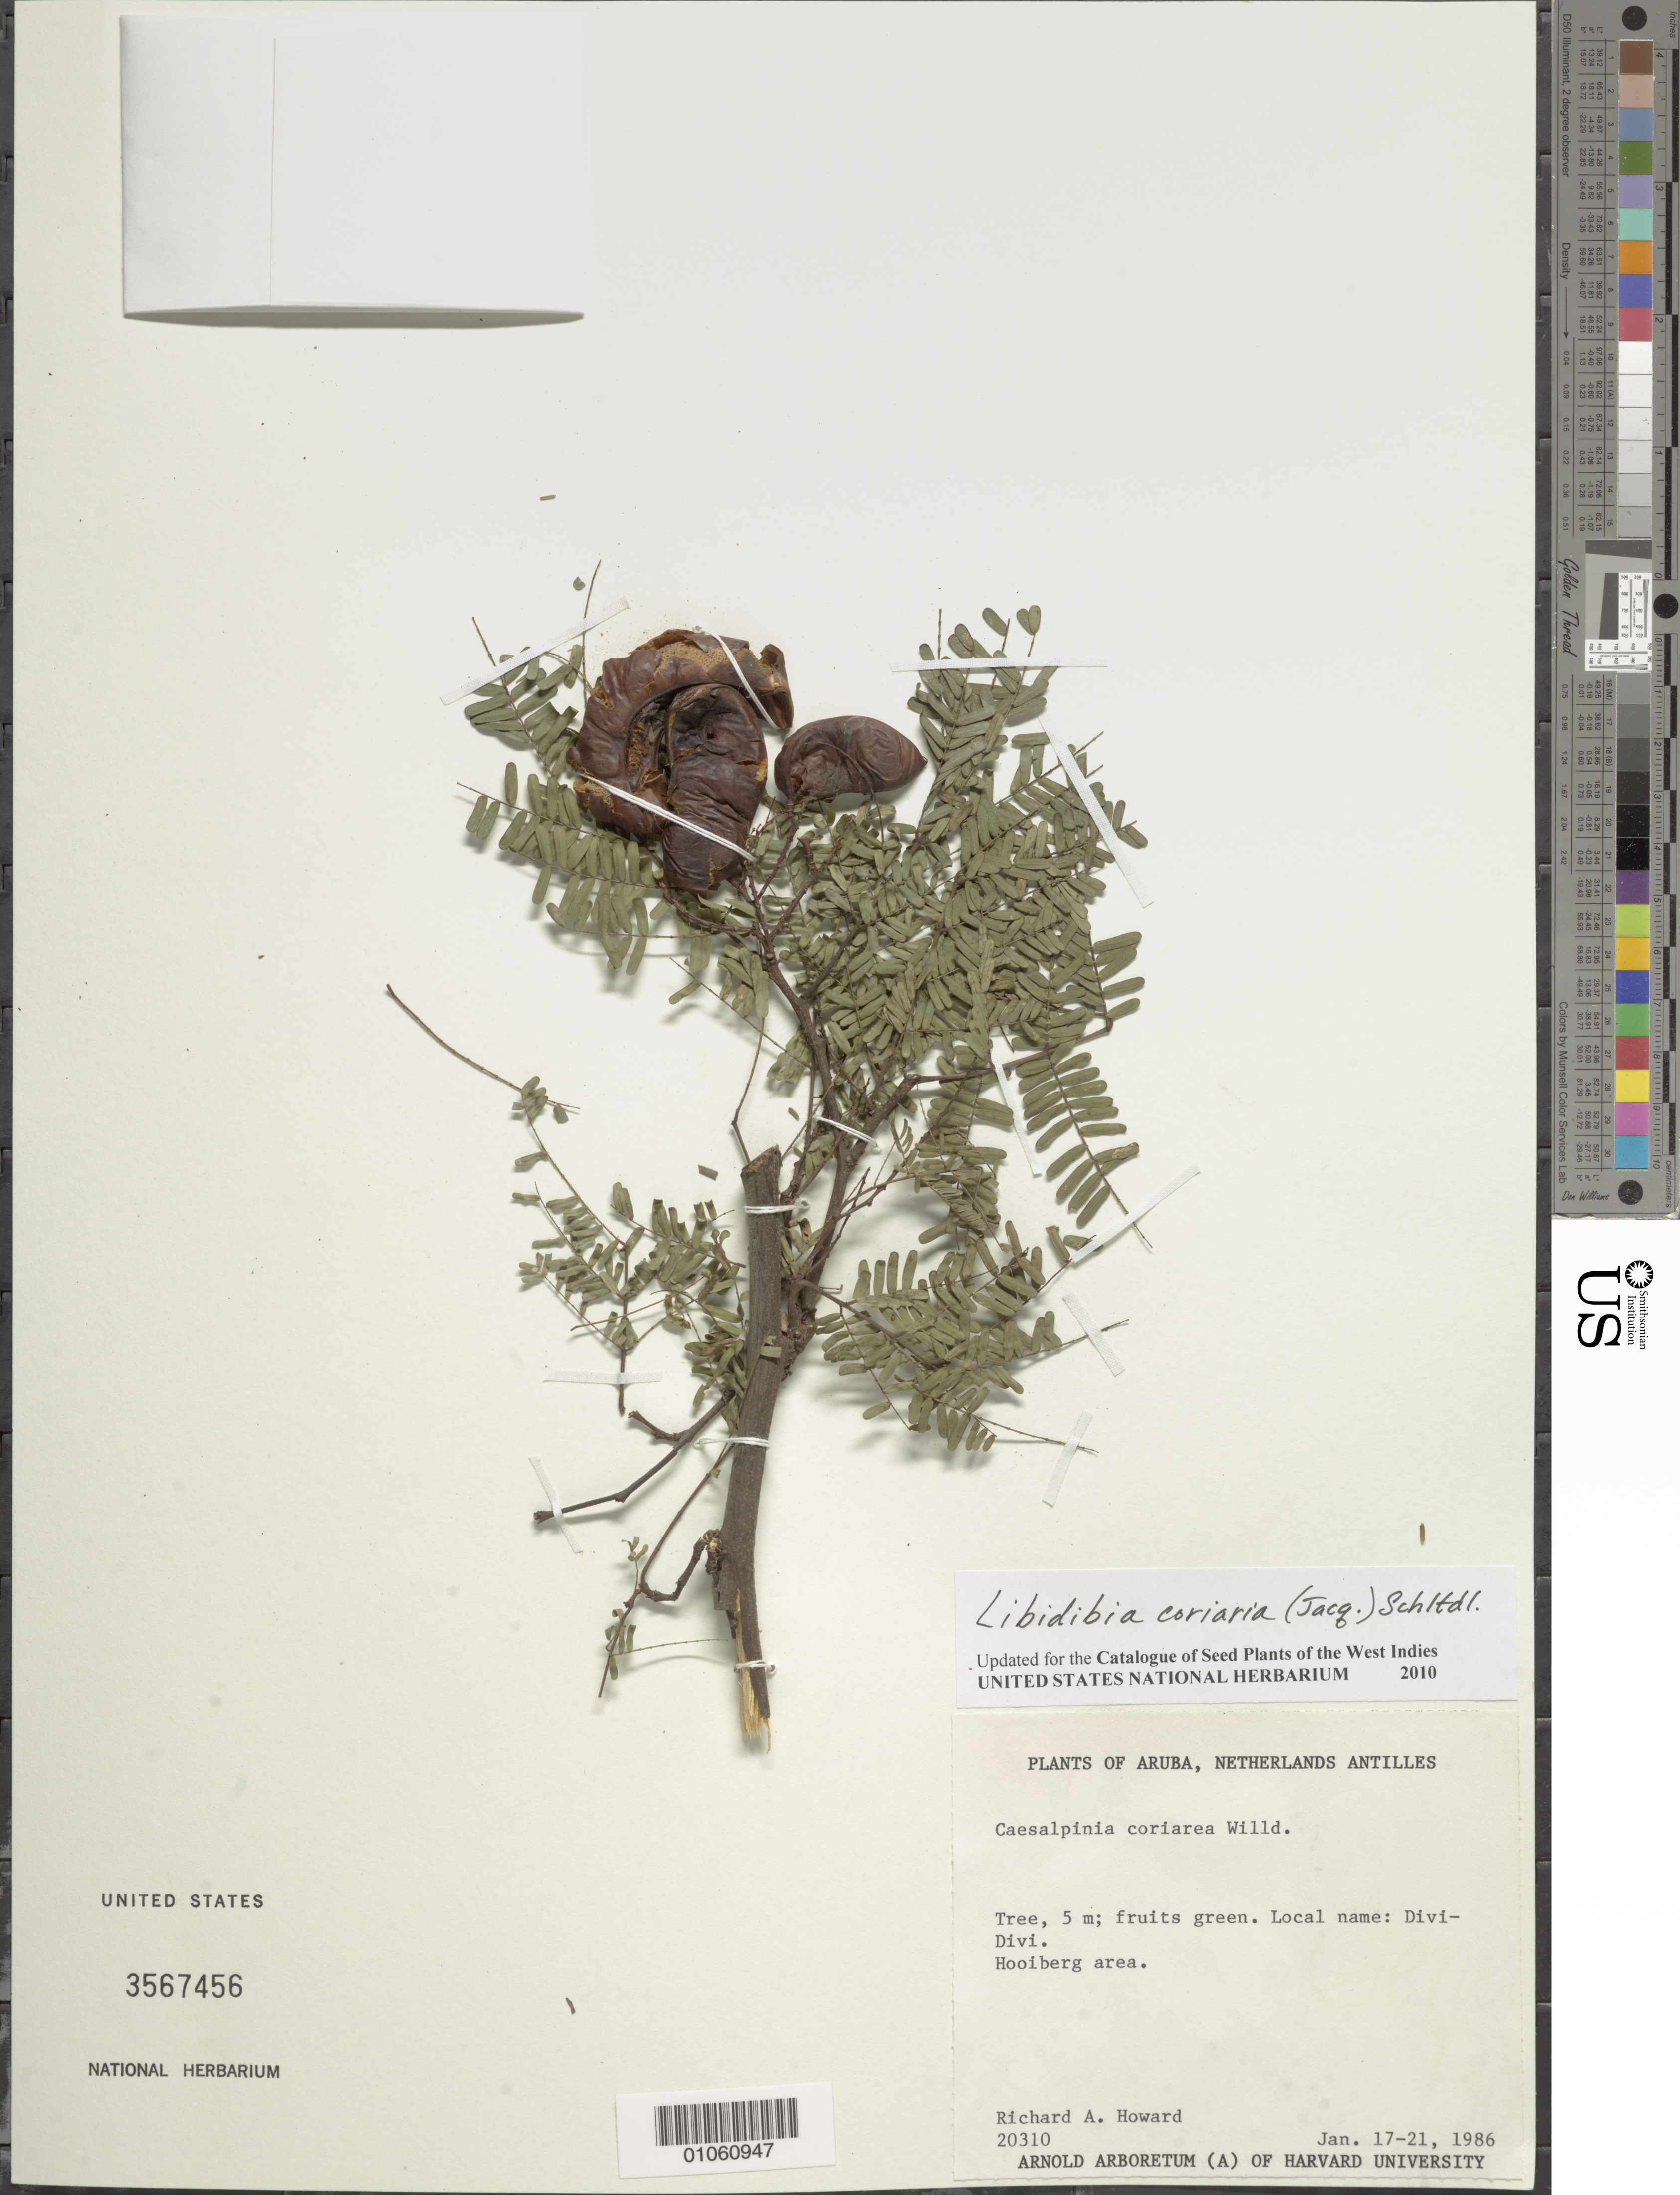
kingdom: Plantae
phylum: Tracheophyta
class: Magnoliopsida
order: Fabales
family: Fabaceae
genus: Libidibia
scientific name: Libidibia coriaria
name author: (Jacq.) Schltdl.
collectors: R. A. Howard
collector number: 20310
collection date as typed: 17 Jan 1986 to 21 Jan 1986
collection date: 1986-01-17/1986-01-21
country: Aruba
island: Aruba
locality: Hooiberg area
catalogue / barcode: US 3567456